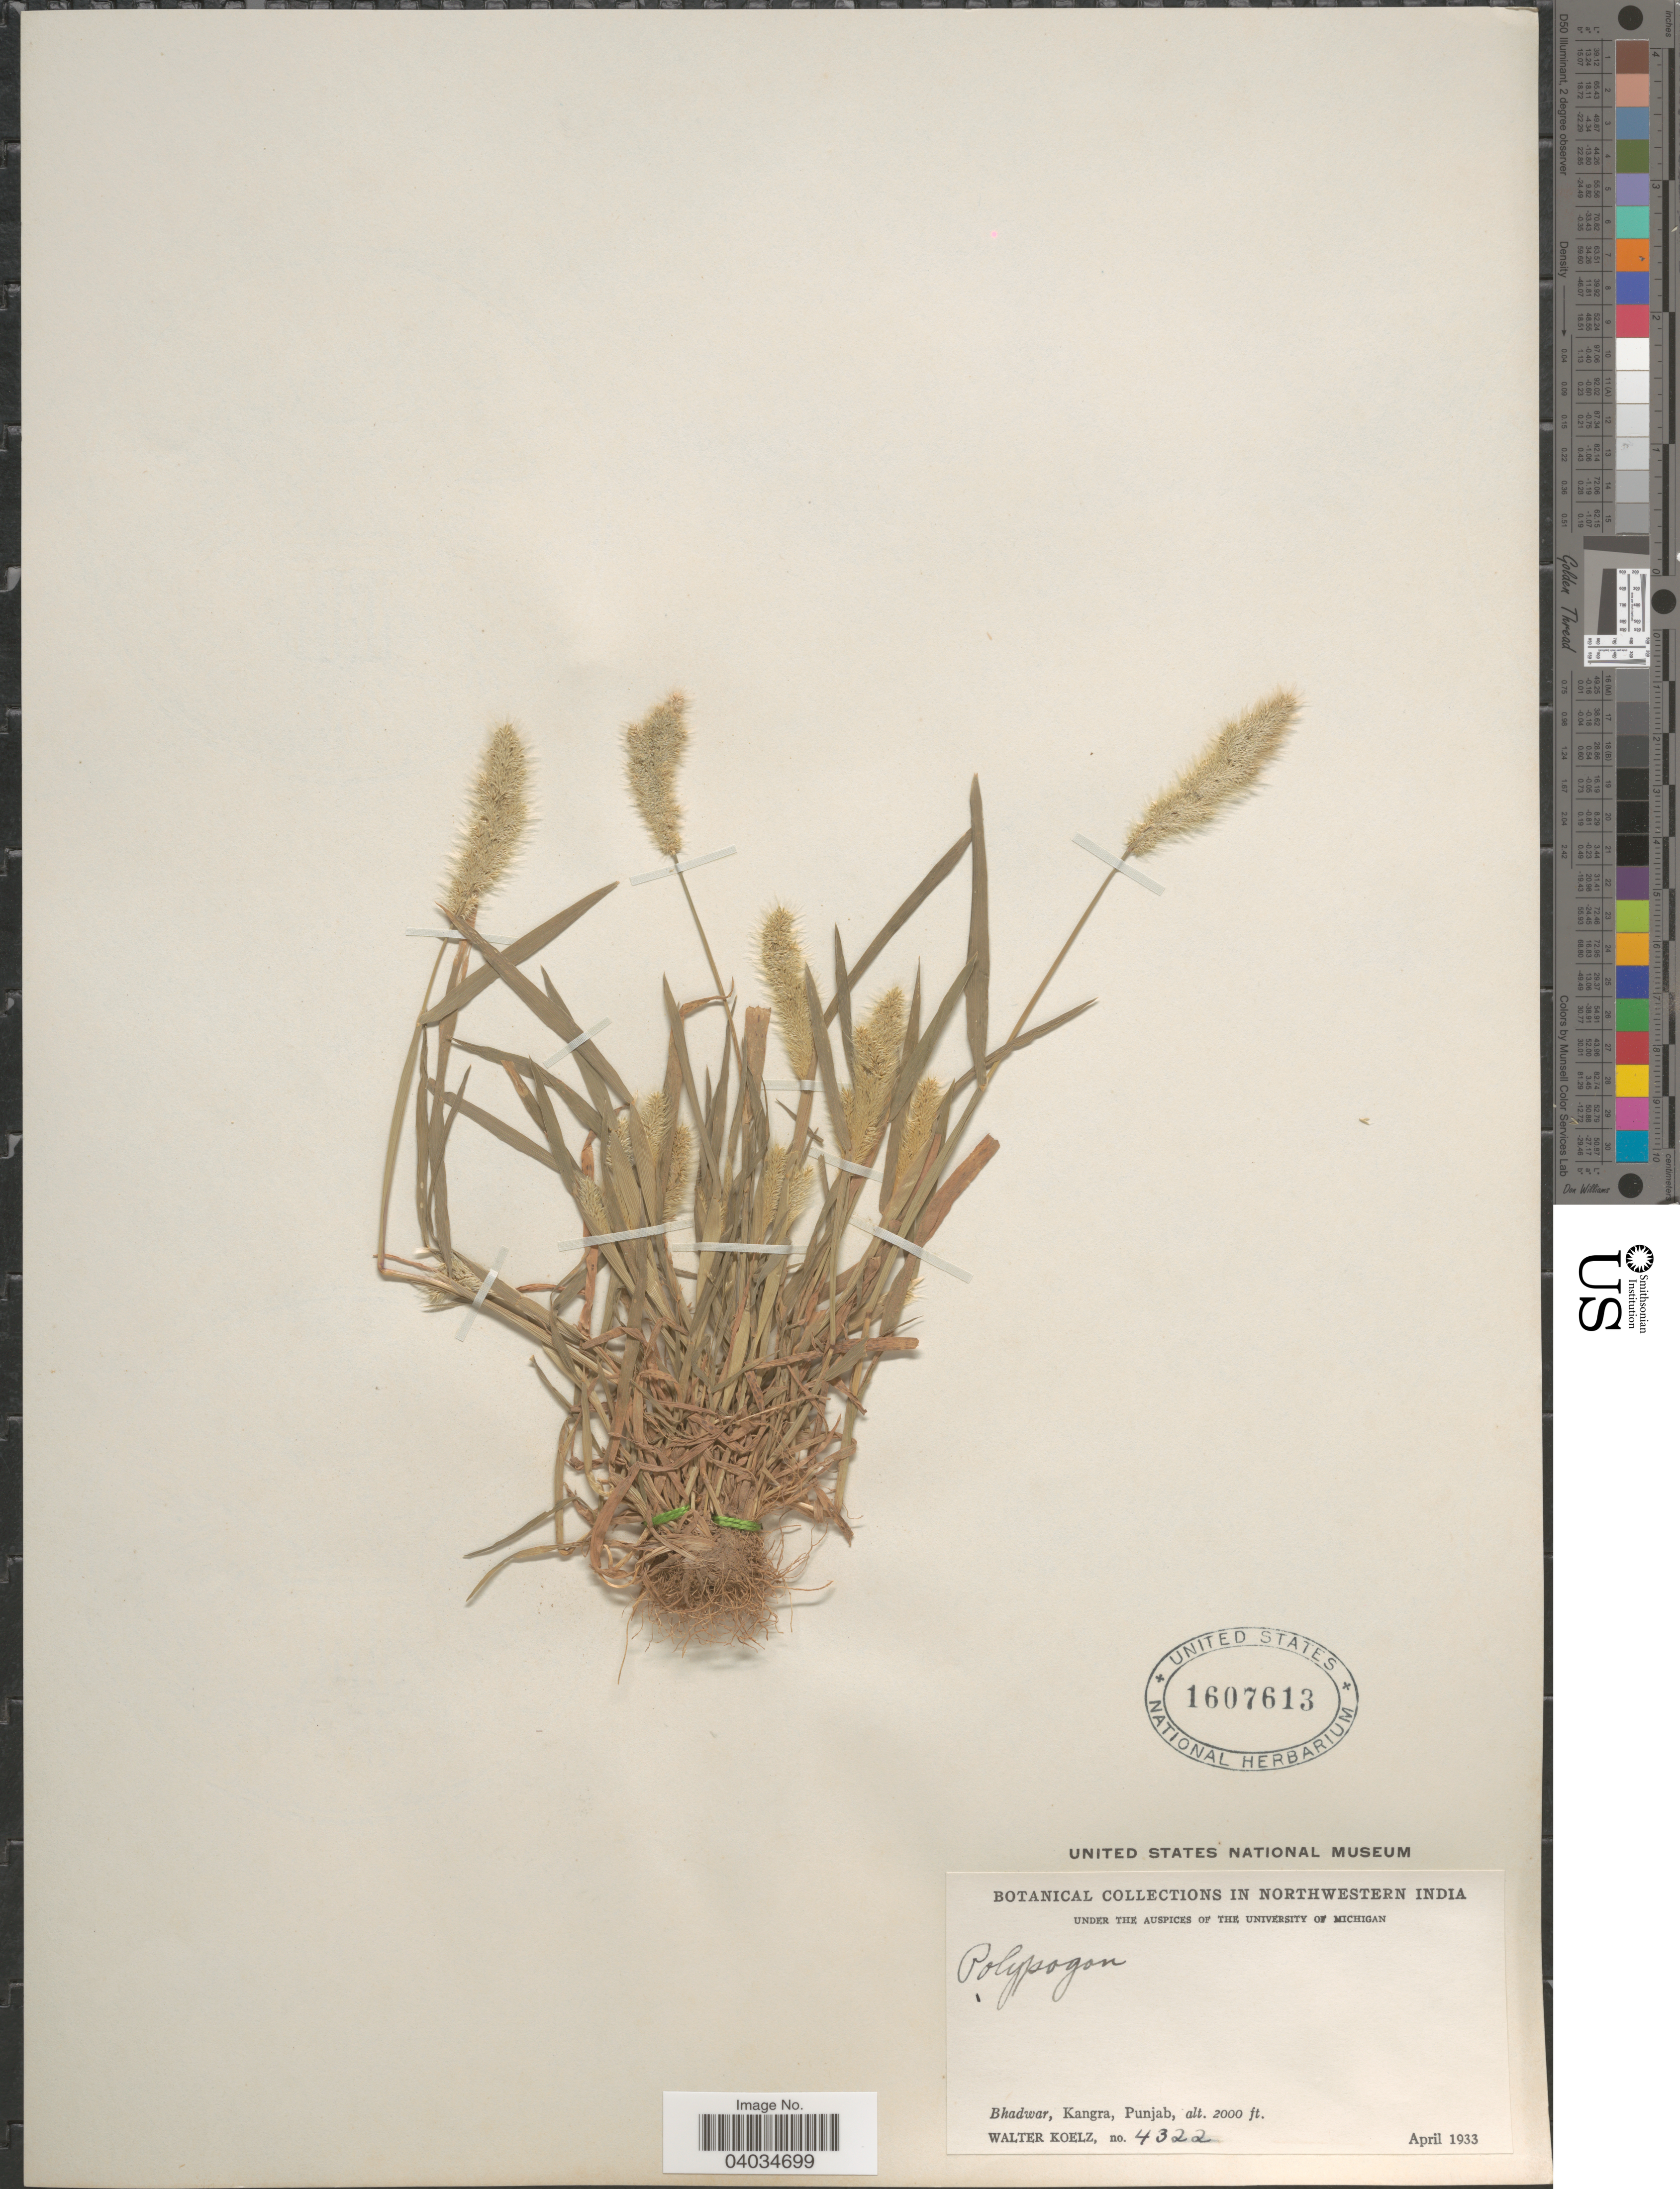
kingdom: Plantae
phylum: Tracheophyta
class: Liliopsida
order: Poales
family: Poaceae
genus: Polypogon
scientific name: Polypogon monspeliensis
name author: (L.) Desf.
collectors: W. N. Koelz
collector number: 4322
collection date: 1933-04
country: India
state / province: Punjab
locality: Northwestern India. Bhadwar, Kangra.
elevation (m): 610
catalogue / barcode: US 1607613